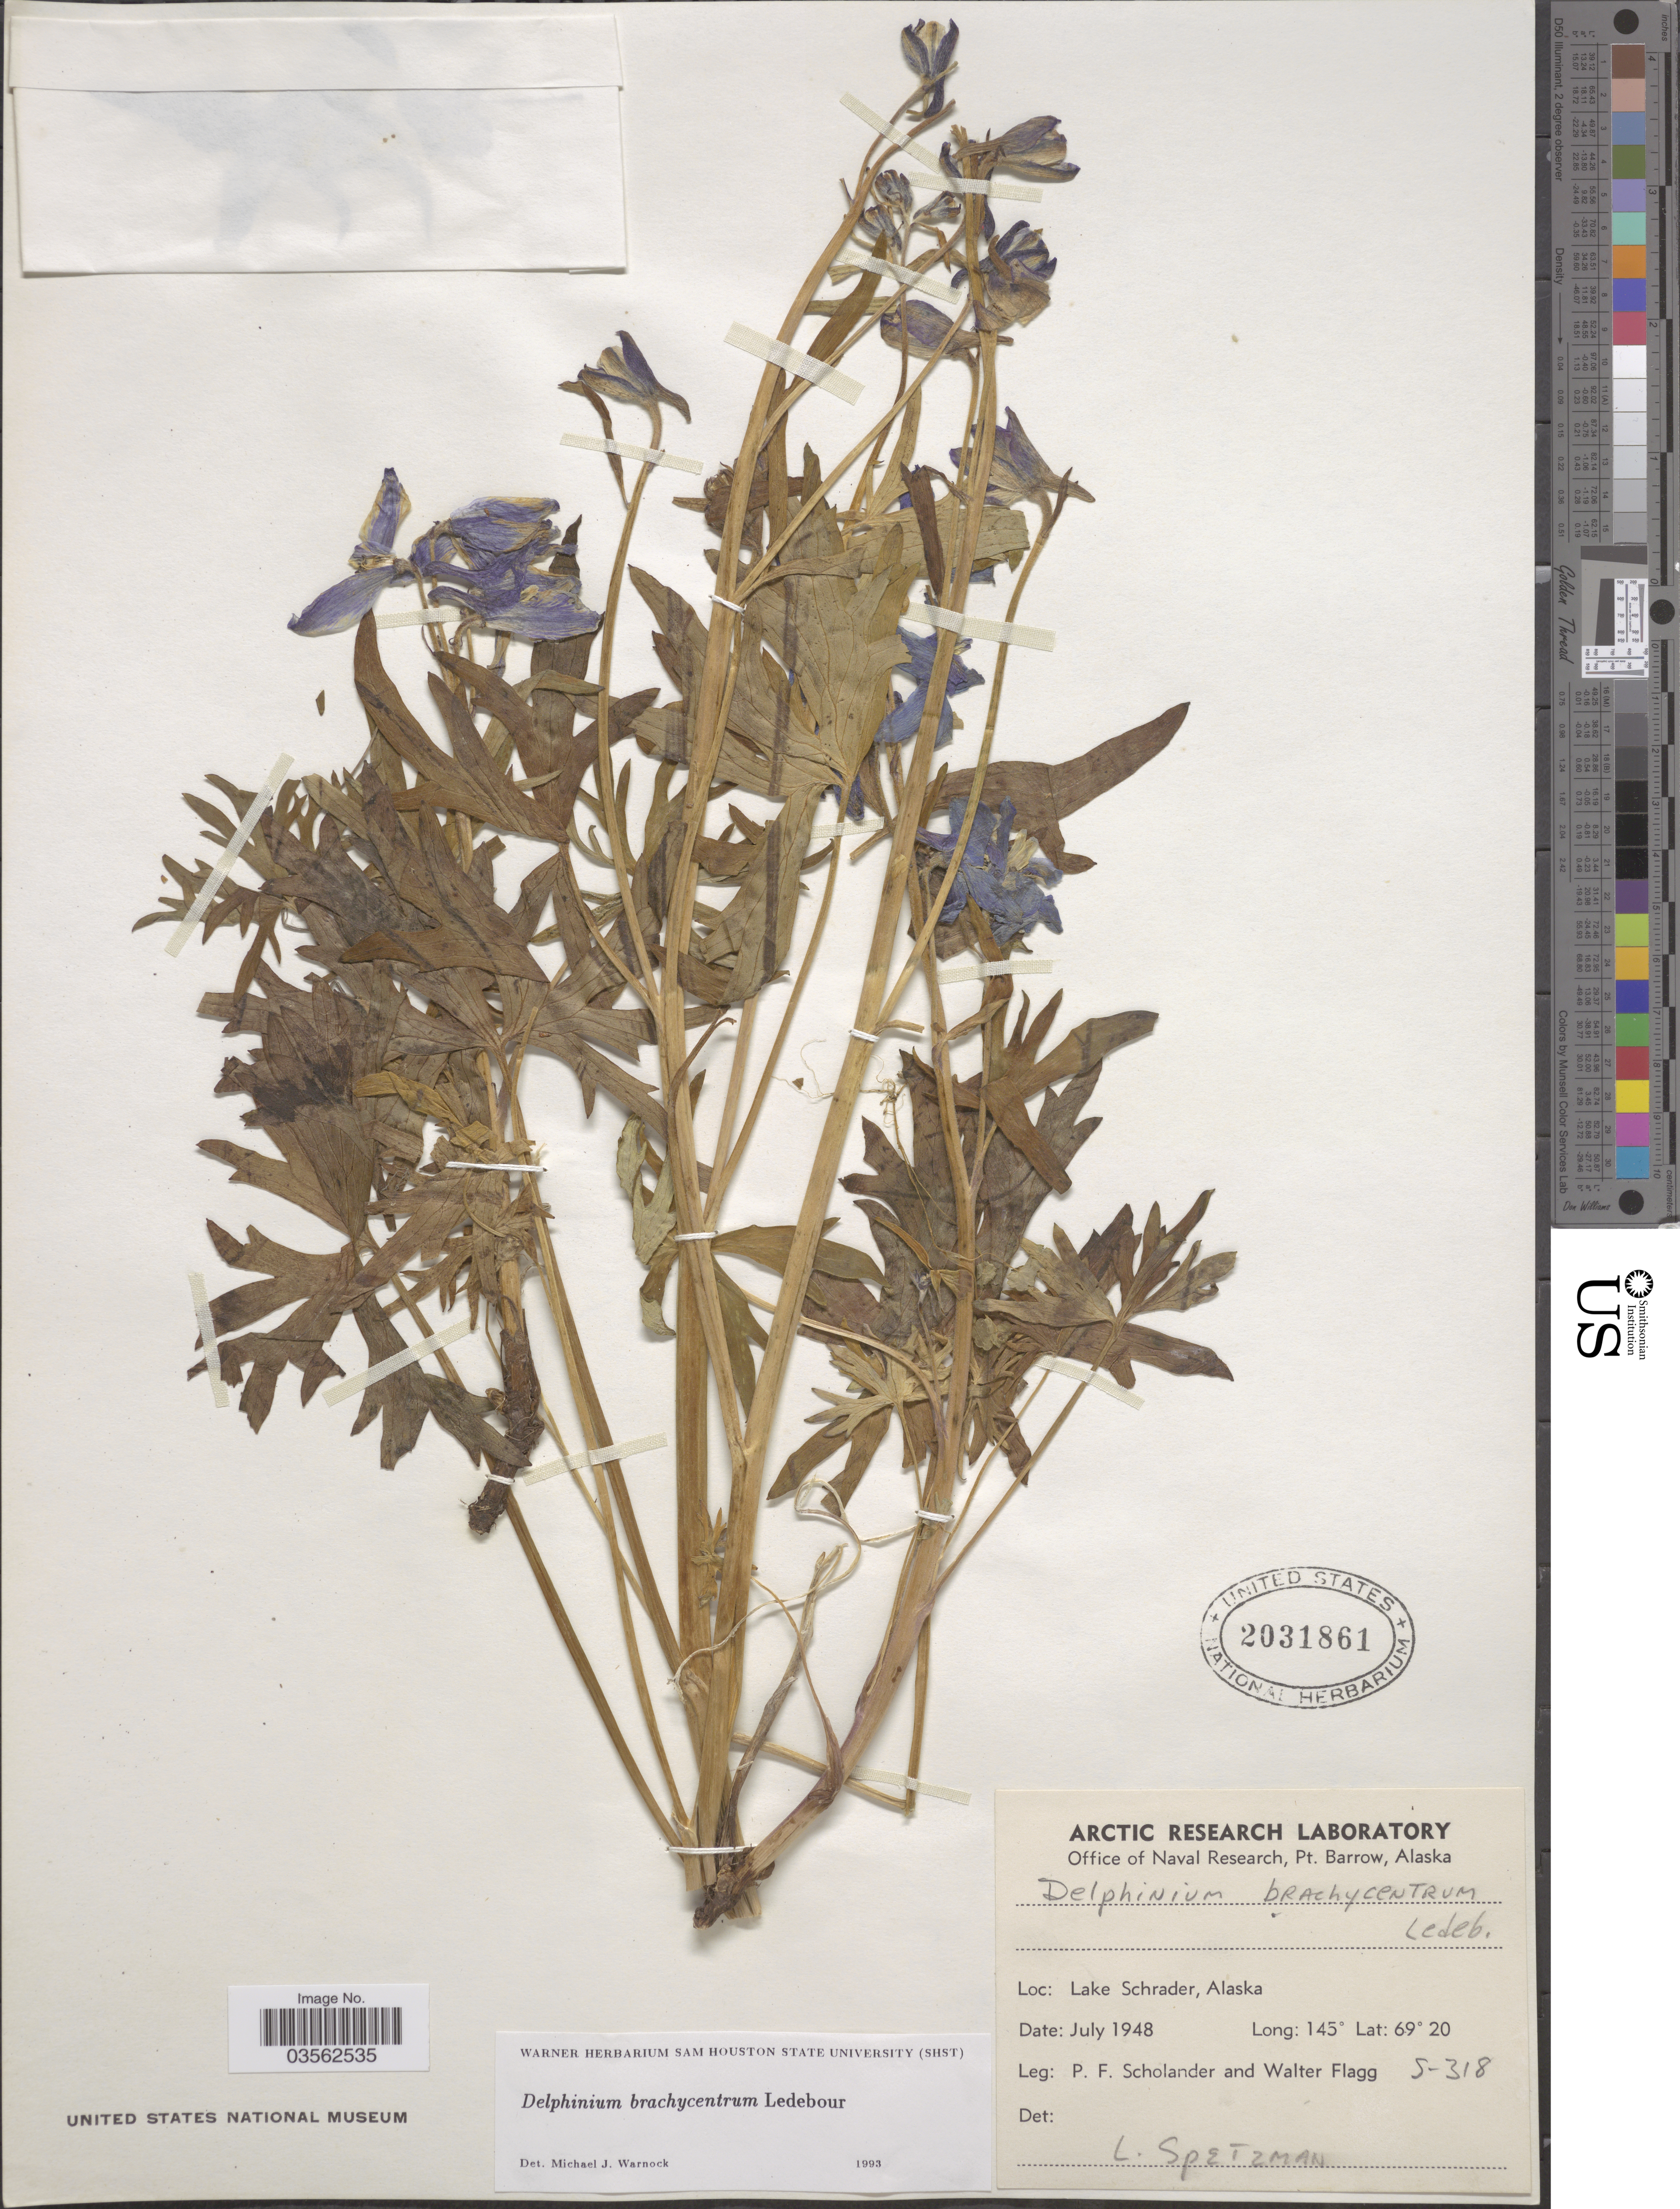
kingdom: Plantae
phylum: Tracheophyta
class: Magnoliopsida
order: Ranunculales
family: Ranunculaceae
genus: Delphinium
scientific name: Delphinium brachycentrum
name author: Ledeb.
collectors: P. Scholander & W. Flagg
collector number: S-318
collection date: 1948-07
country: United States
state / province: Alaska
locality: Lake Schrader.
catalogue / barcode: US 2031861